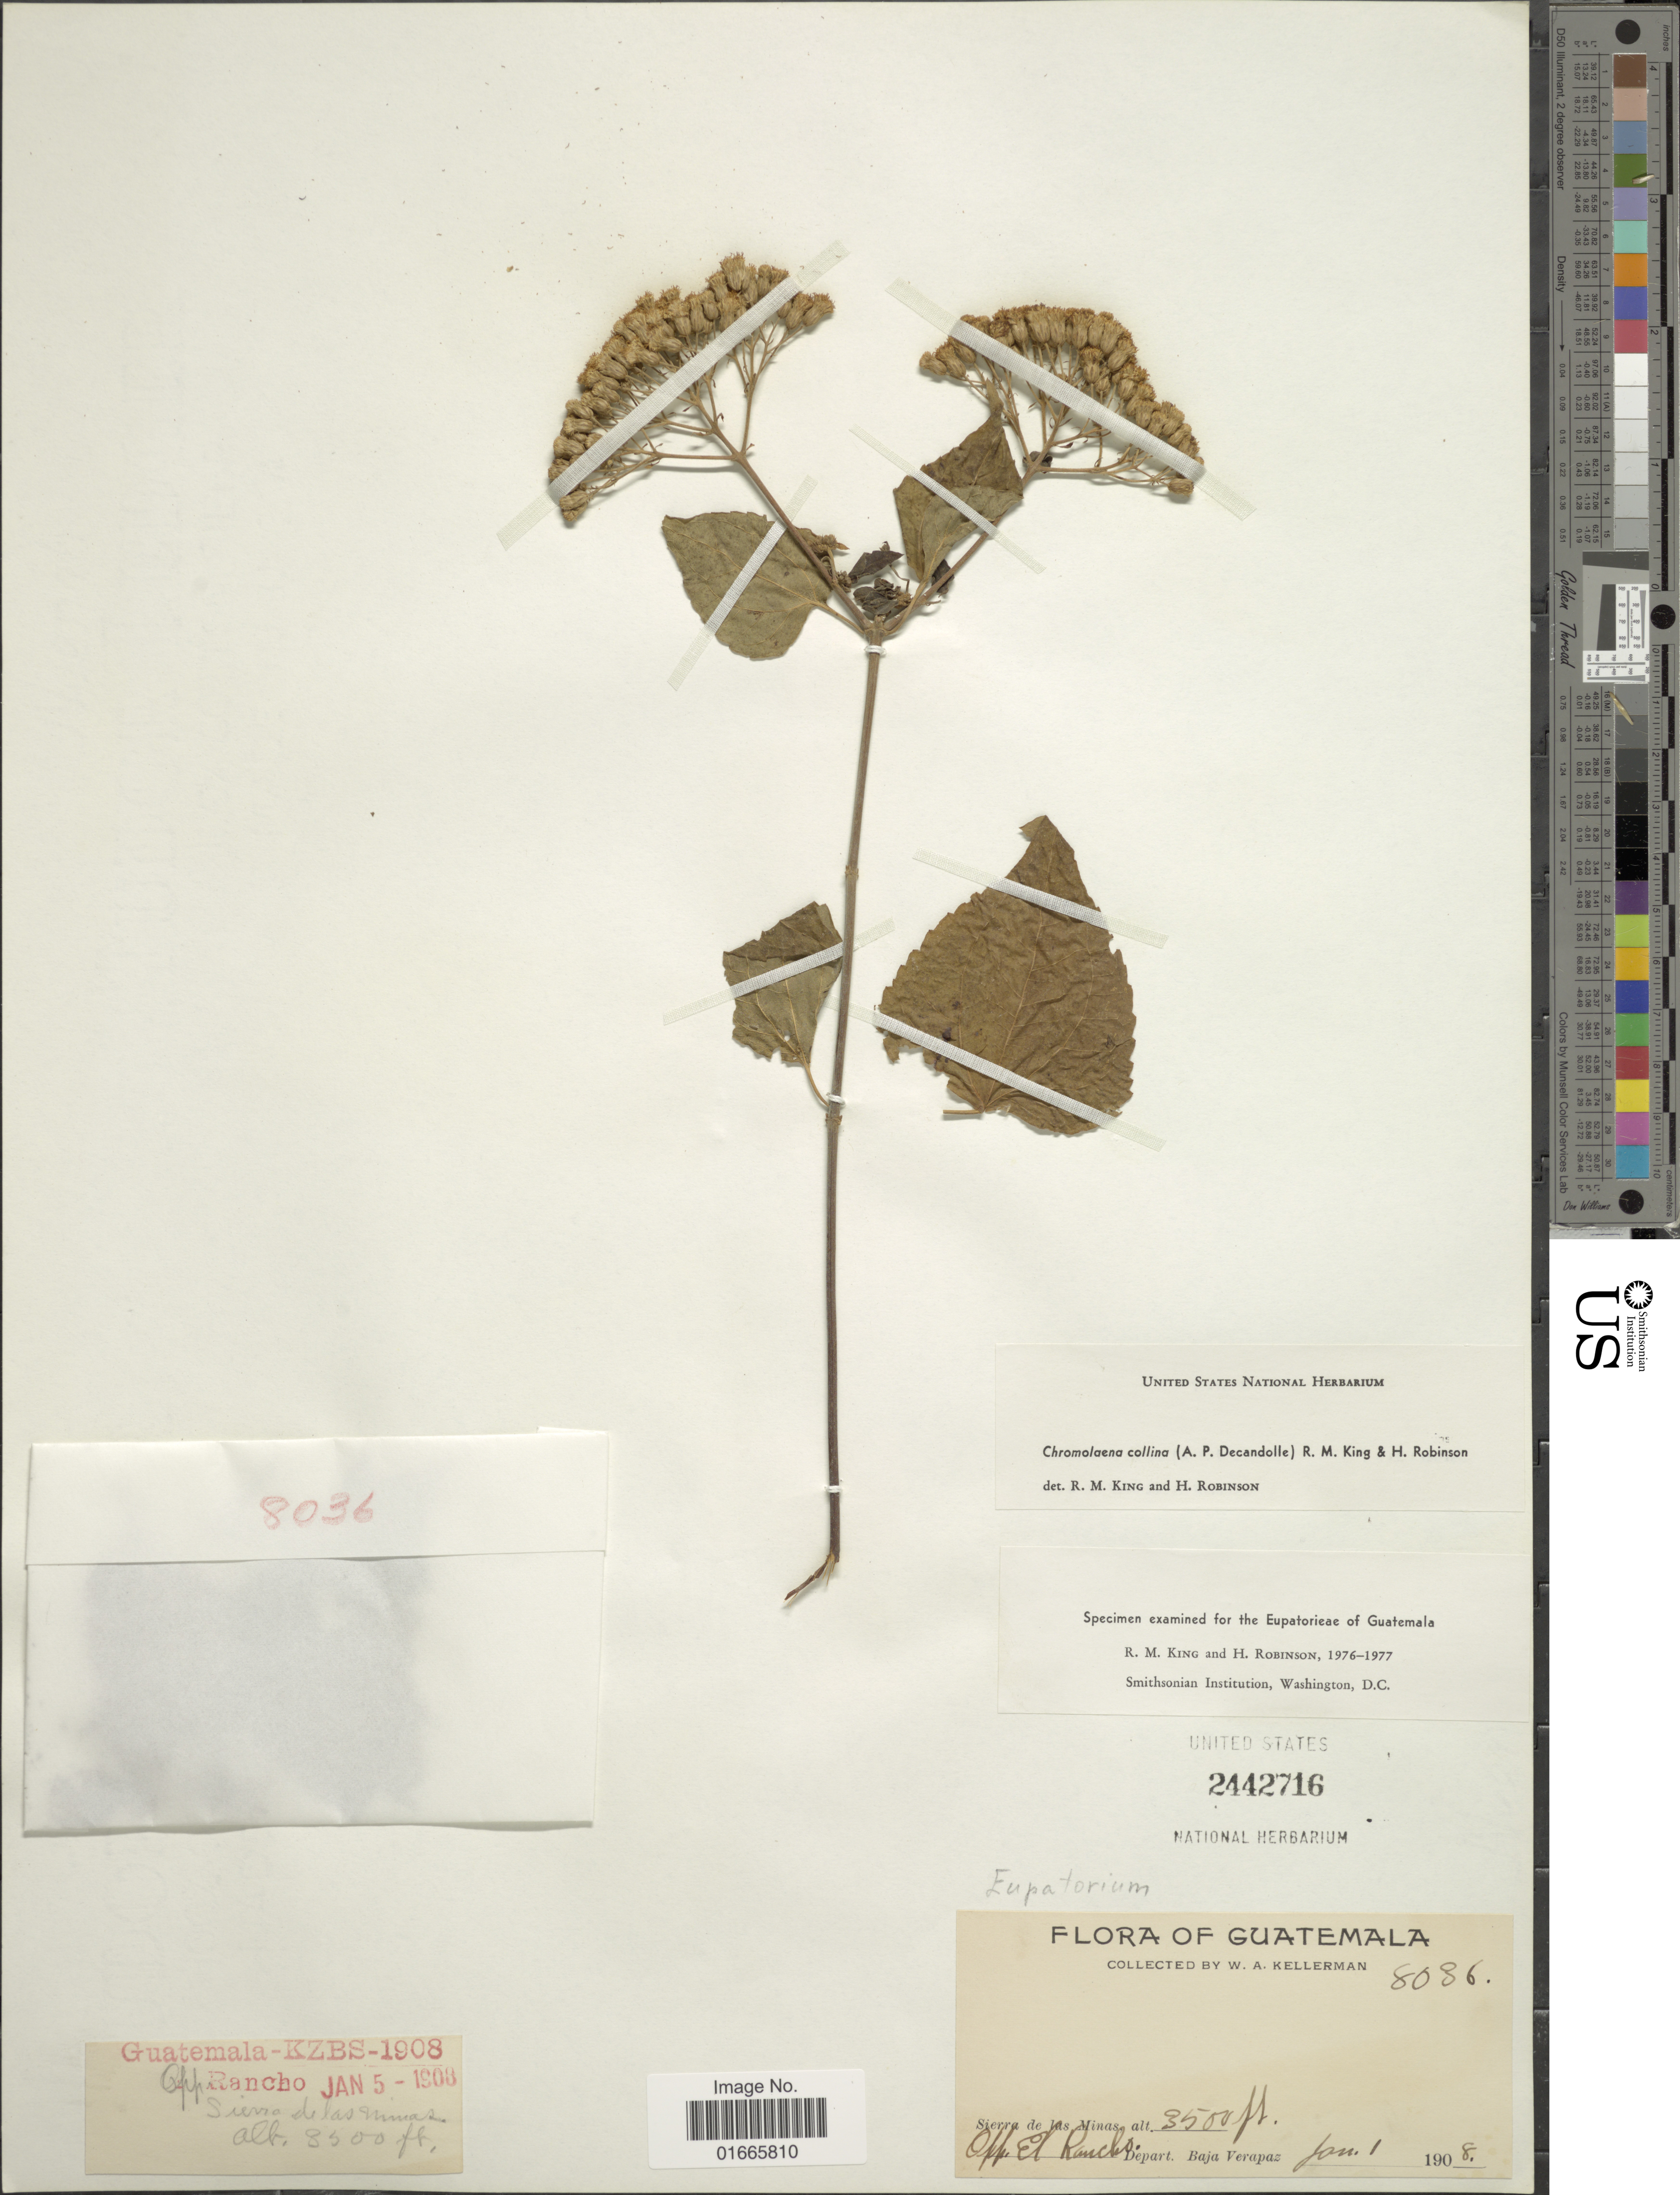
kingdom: Plantae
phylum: Tracheophyta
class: Magnoliopsida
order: Asterales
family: Asteraceae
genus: Chromolaena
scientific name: Chromolaena collina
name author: (DC.) R.M. King & H. Rob.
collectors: W. Kellerman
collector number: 8036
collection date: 1908-01-01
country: Guatemala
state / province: Baja Verapaz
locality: Sierra de las Minas, Opp El Rancho, Depart. Baja Verapaz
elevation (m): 1067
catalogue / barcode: US 2442716